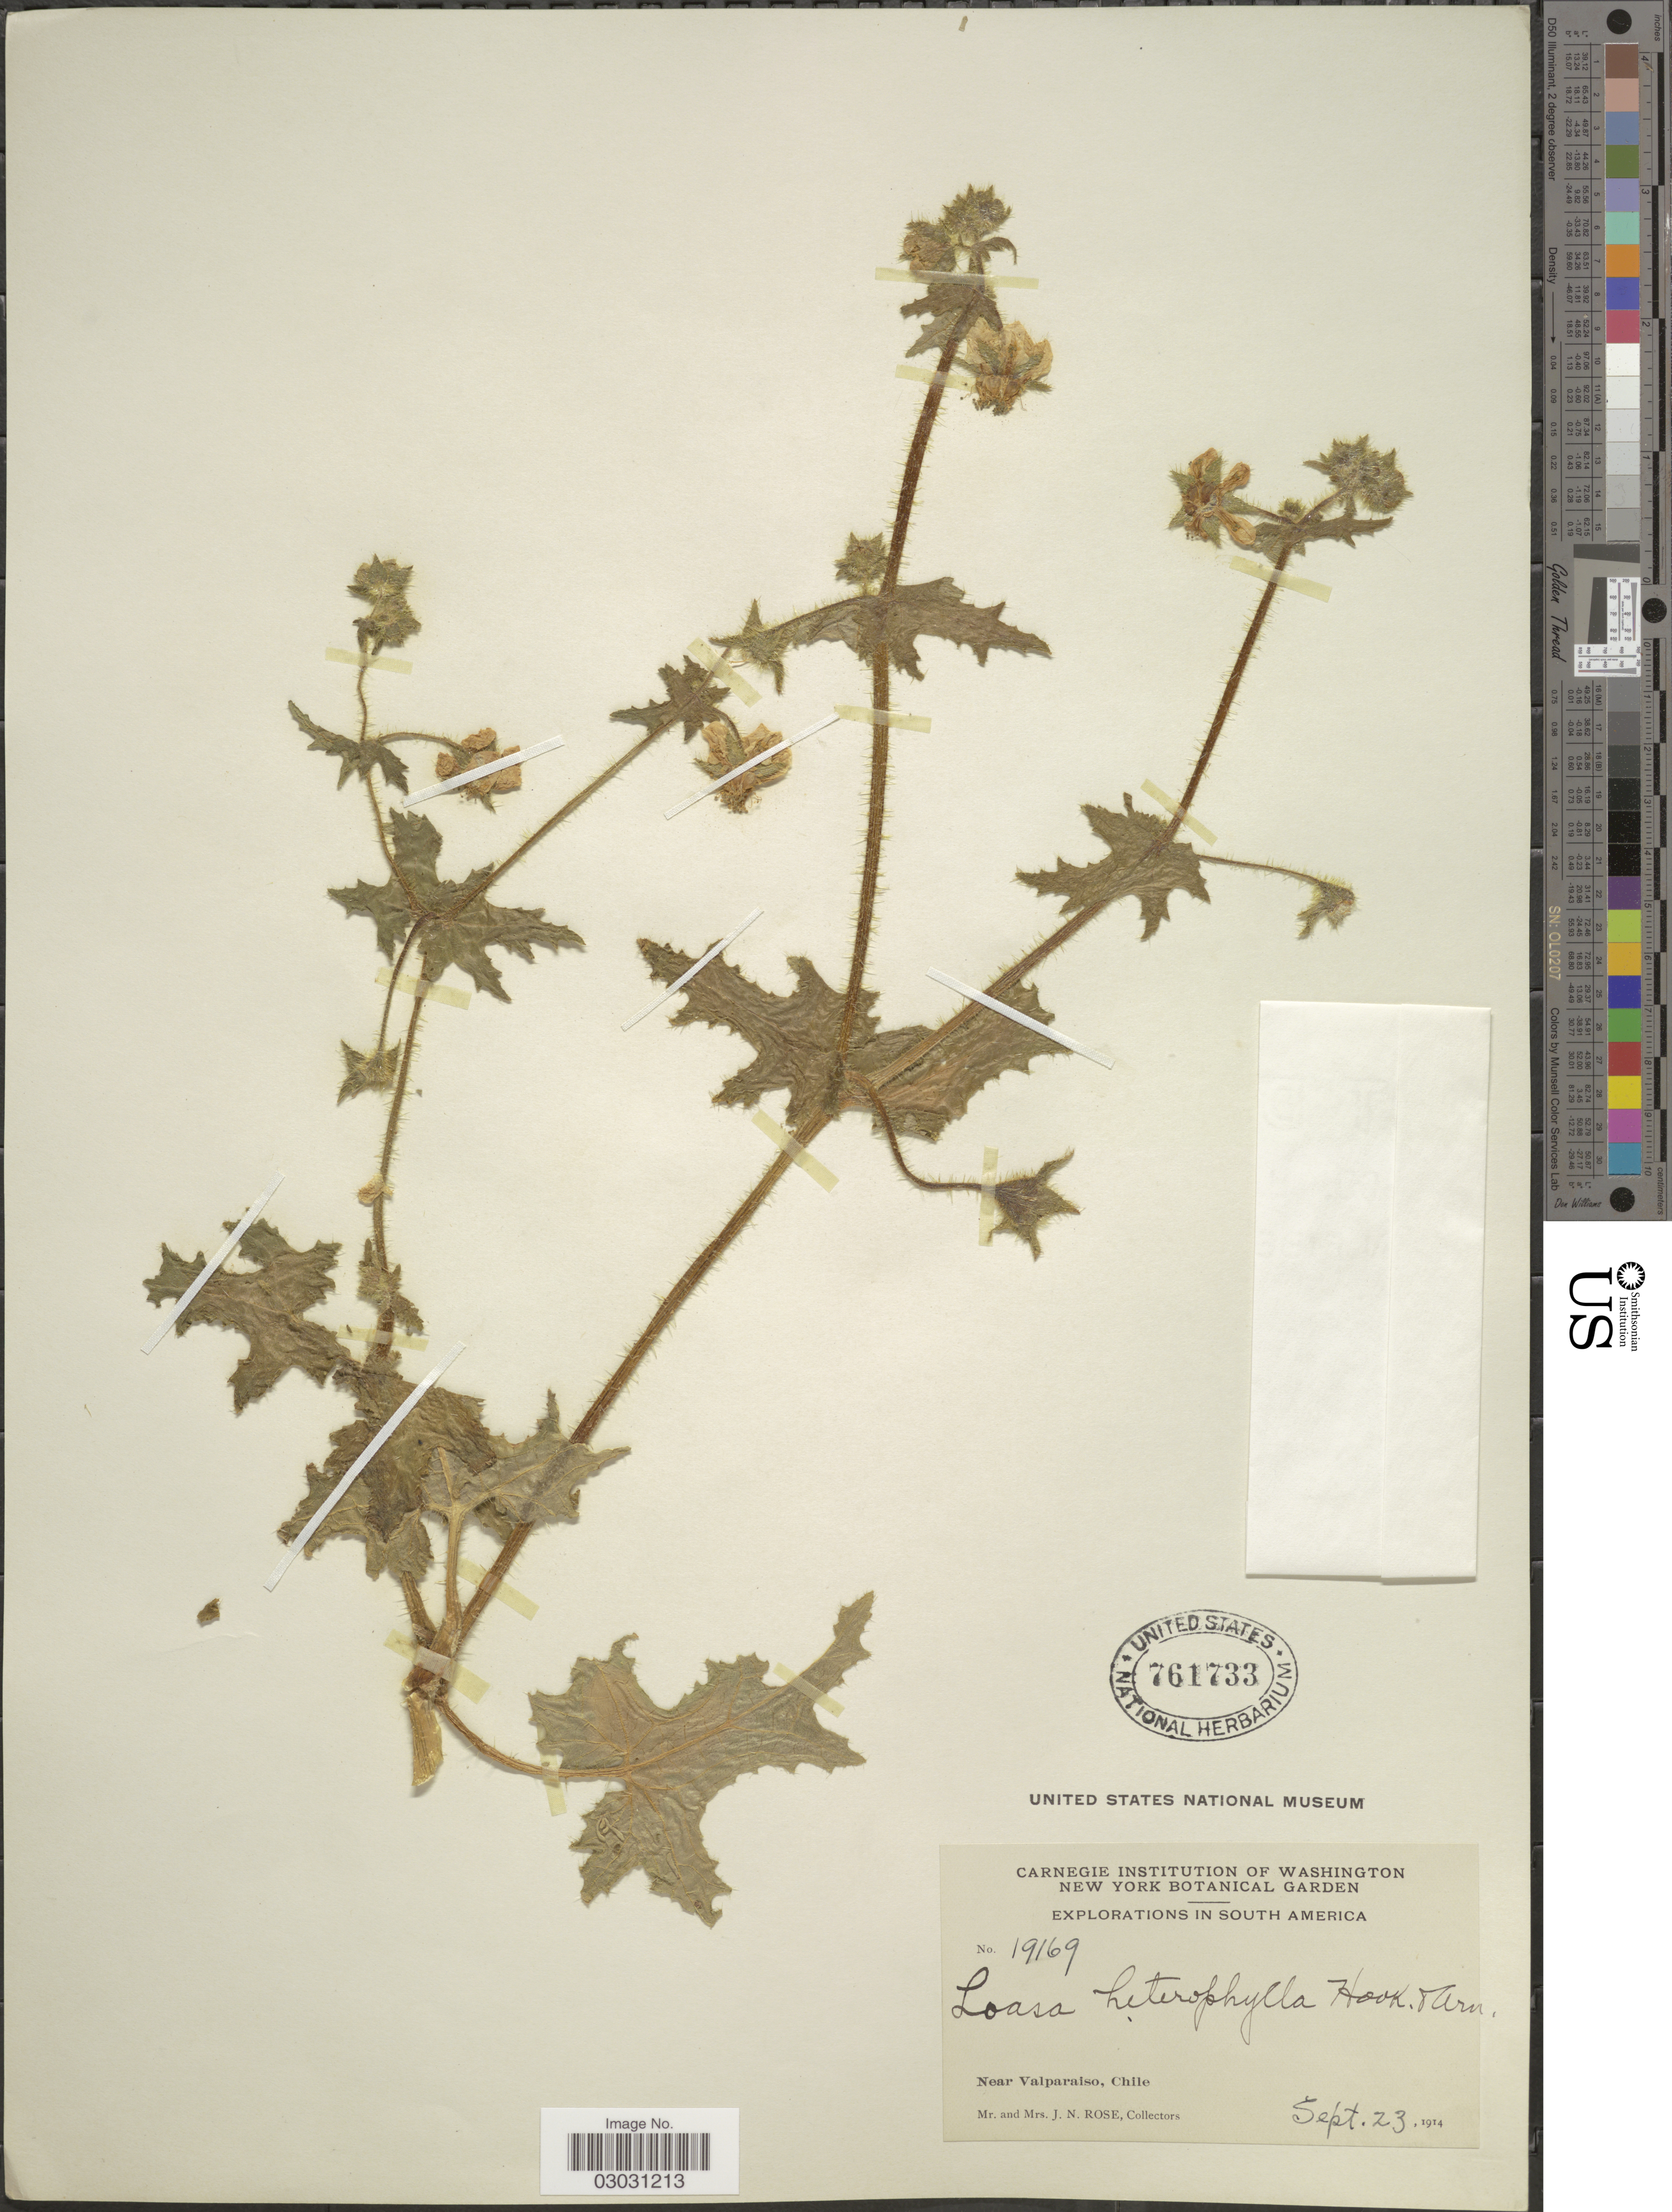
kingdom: Plantae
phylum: Tracheophyta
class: Magnoliopsida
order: Cornales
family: Loasaceae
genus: Loasa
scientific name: Loasa heterophylla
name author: Hook. & Arn.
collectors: J. N. Rose & L. B. Rose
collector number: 19169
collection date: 1914-09-23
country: Chile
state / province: Valparaíso (V)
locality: Near Valparaiso.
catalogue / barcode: US 761733